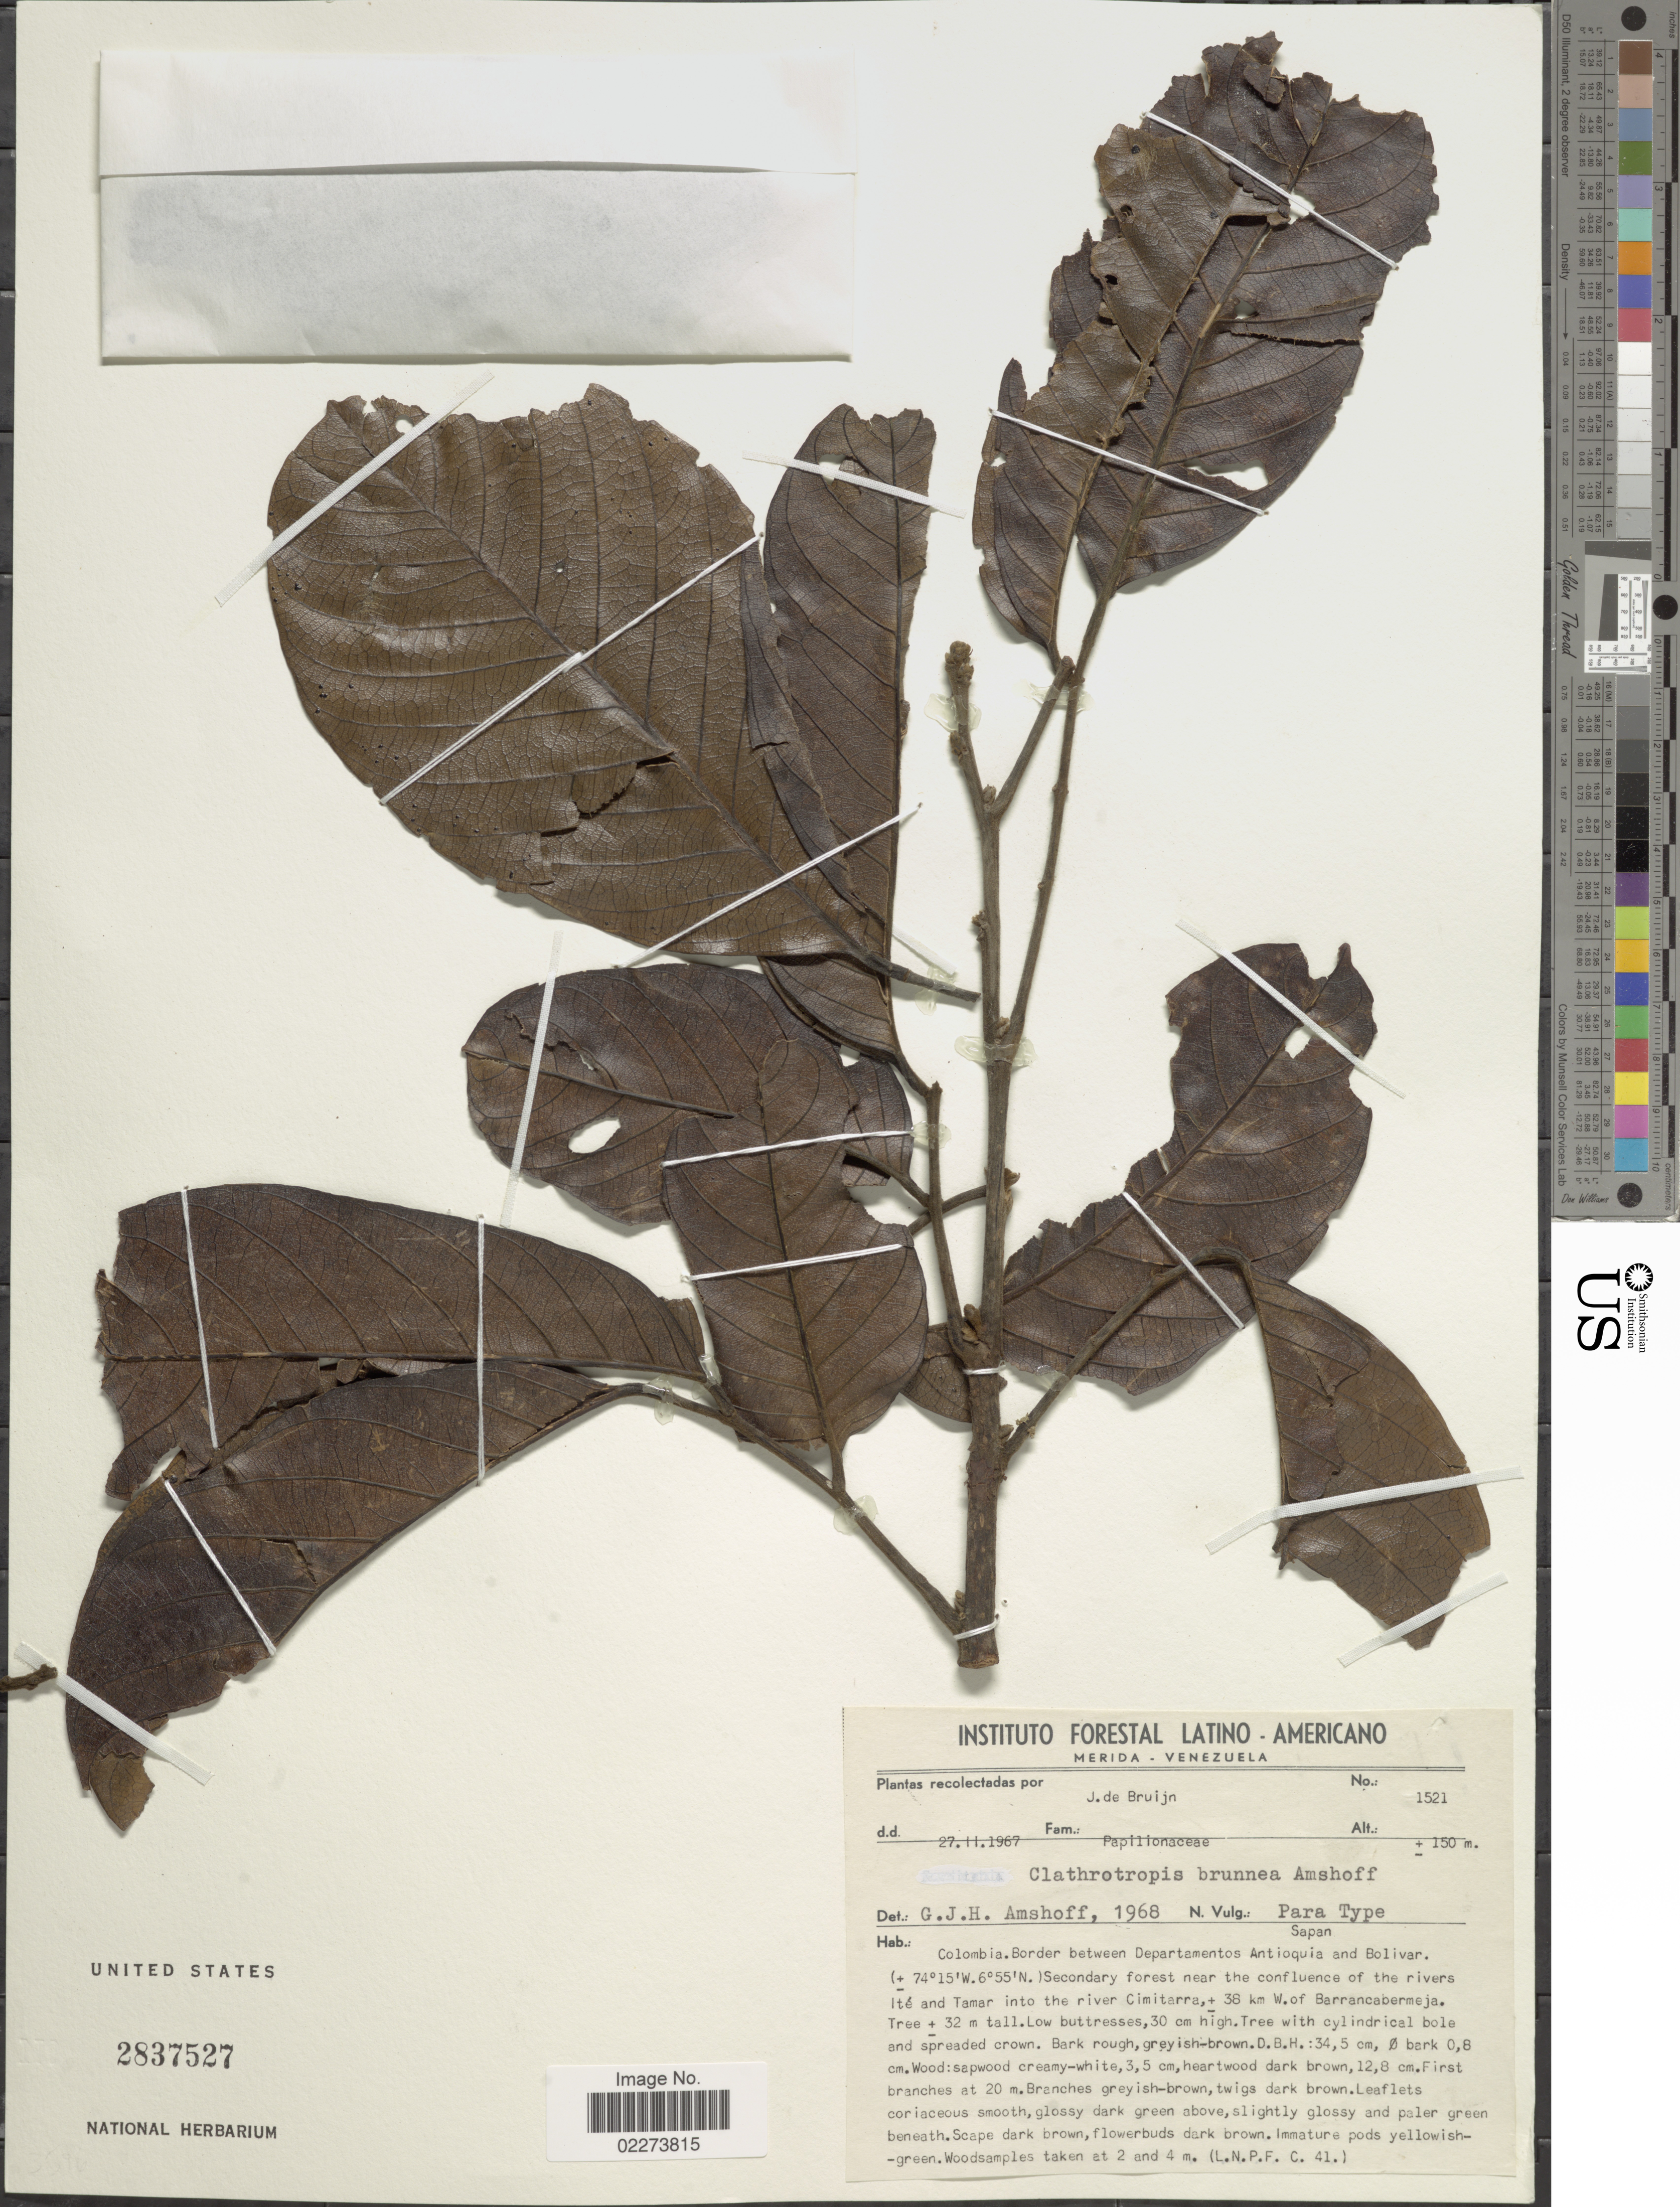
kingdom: Plantae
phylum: Tracheophyta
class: Magnoliopsida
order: Fabales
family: Fabaceae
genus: Clathrotropis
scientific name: Clathrotropis brunnea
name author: Amshoff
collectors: J. Bruijn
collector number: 1521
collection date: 1967-02-27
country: Venezuela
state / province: Mérida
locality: Colombia, Border between Departamentos Antioquia and Bolivar, Secondary forest near the confluence of the rivers Ite and Tamar into the river Cimitara, 36 km W. of Barrancabermeja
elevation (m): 150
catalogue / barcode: US 2837527